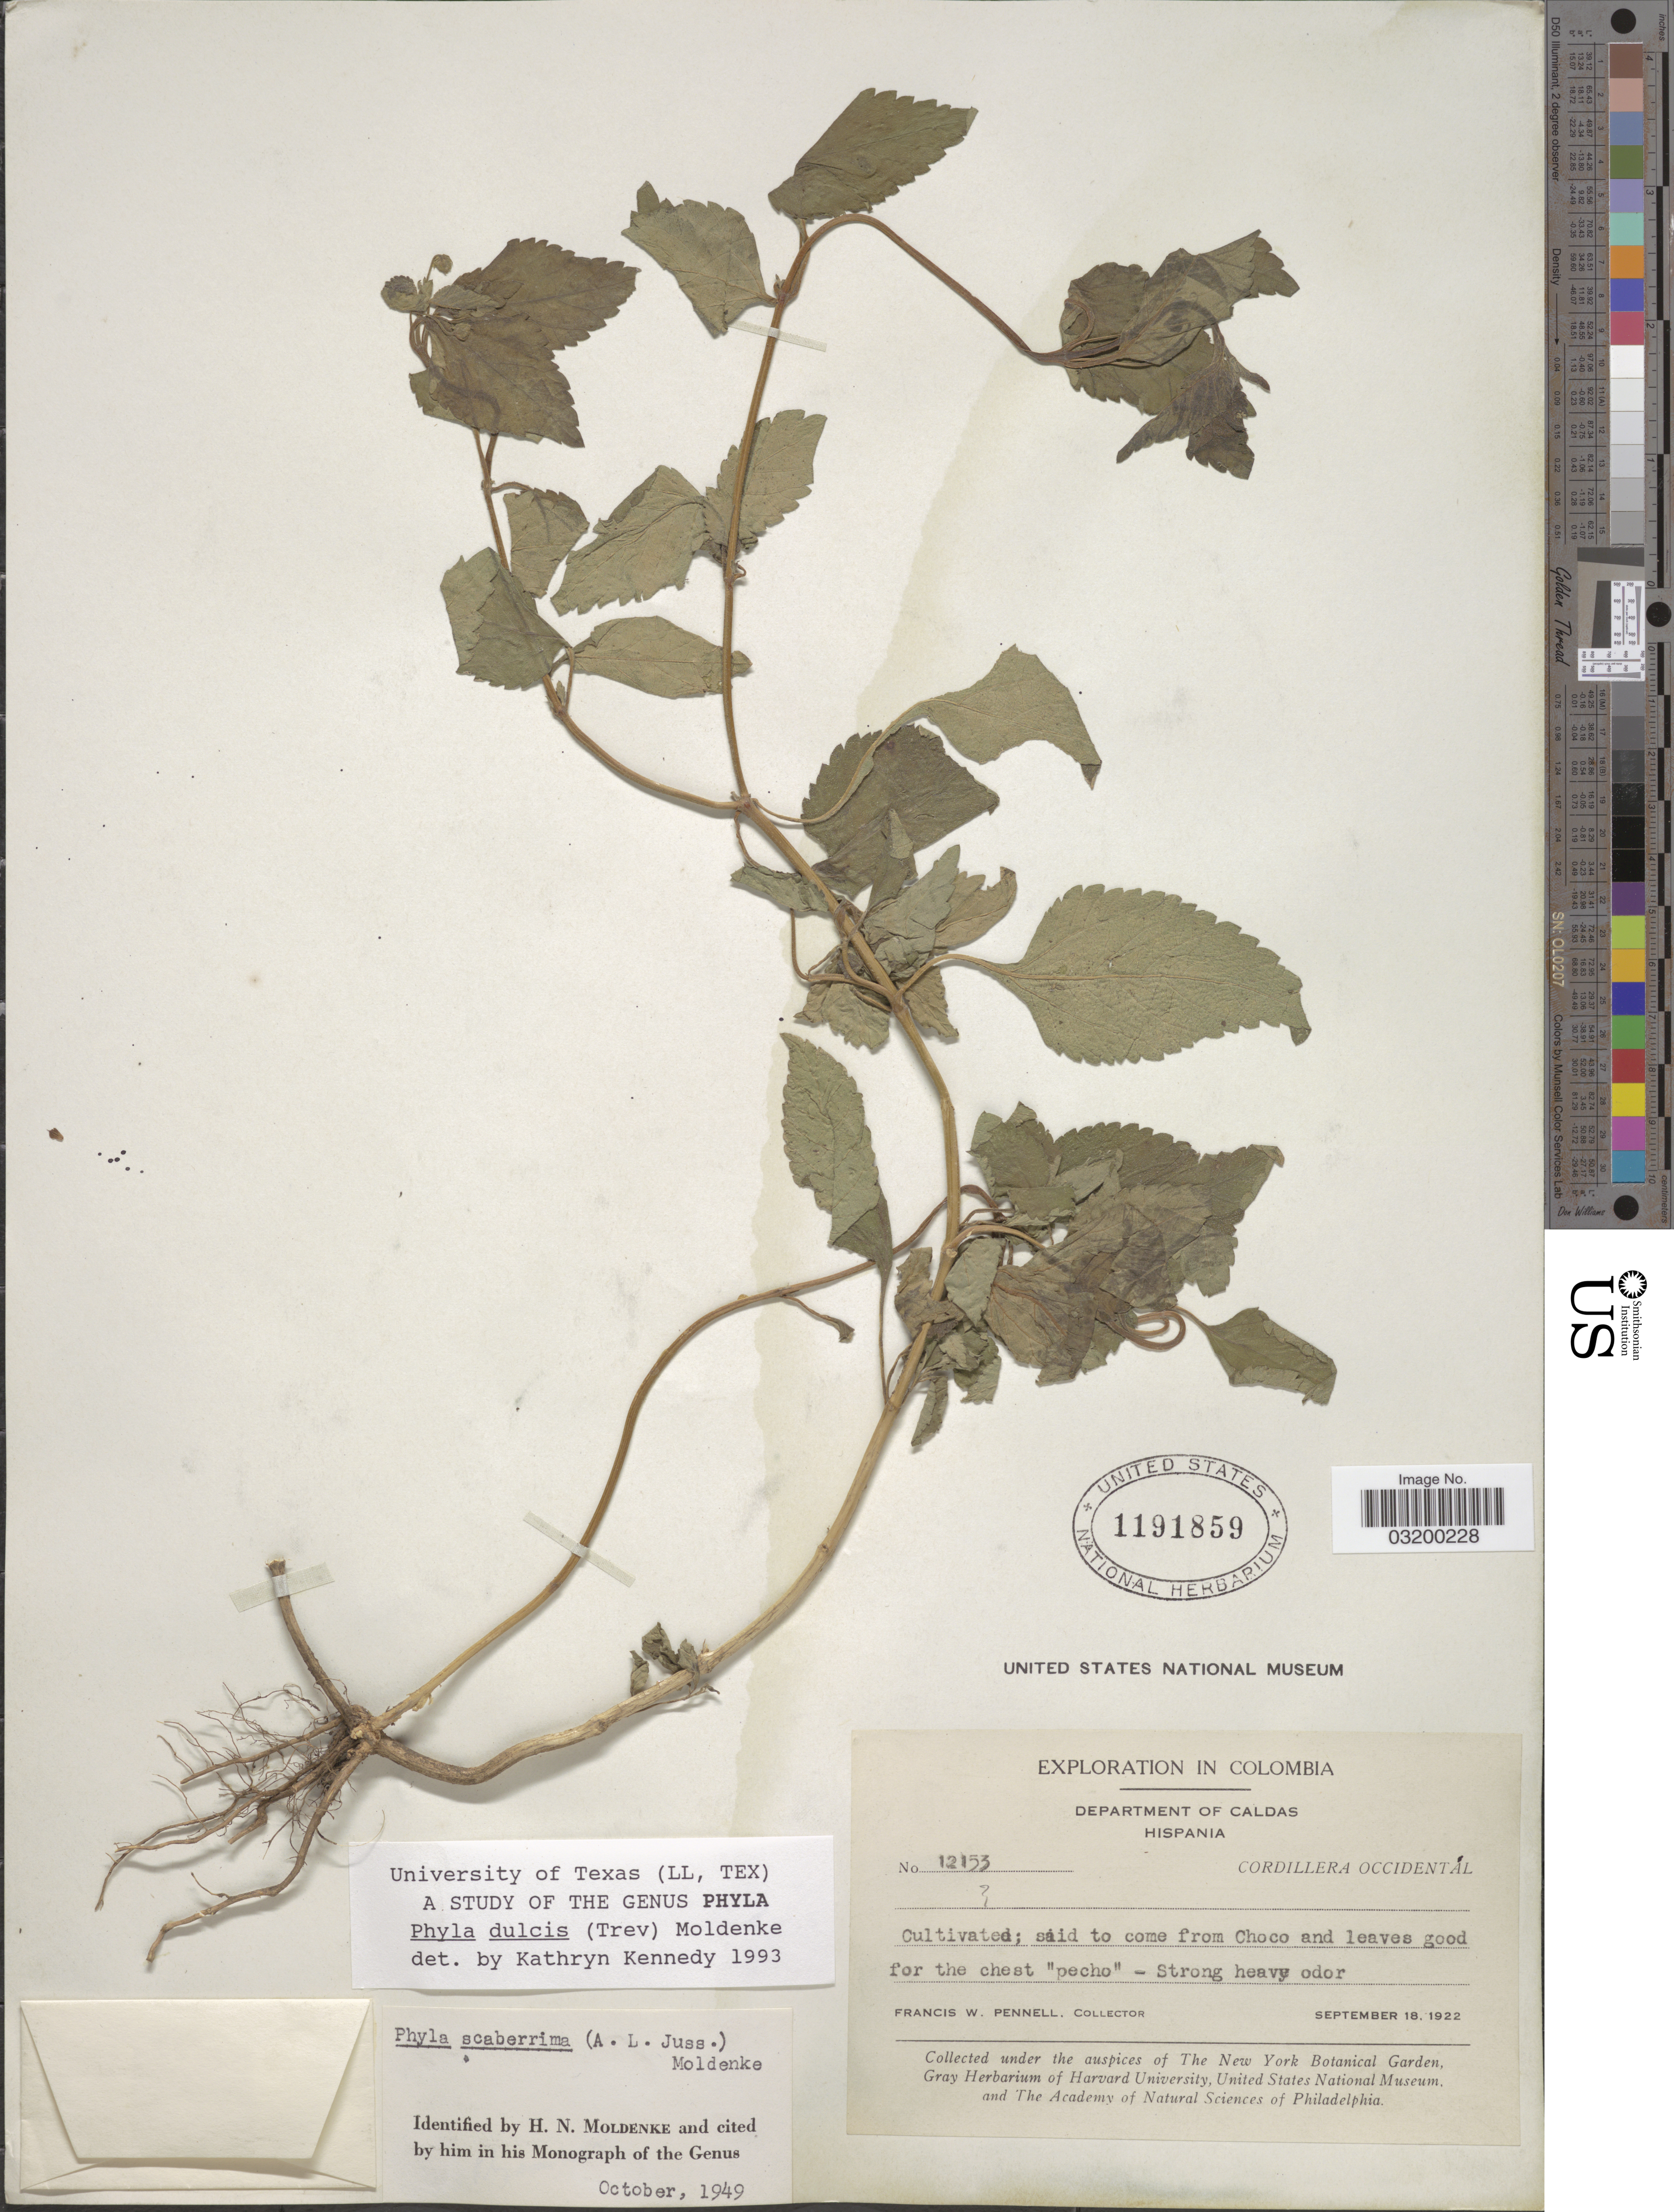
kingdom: Plantae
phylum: Tracheophyta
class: Magnoliopsida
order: Lamiales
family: Verbenaceae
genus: Phyla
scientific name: Phyla dulcis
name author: (Trevir.) Moldenke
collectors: F. W. Pennell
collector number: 12153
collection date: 1922-09-18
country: Colombia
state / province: Caldas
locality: Department of Caldas. Hispania. Cordillera Occidental.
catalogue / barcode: US 1191859